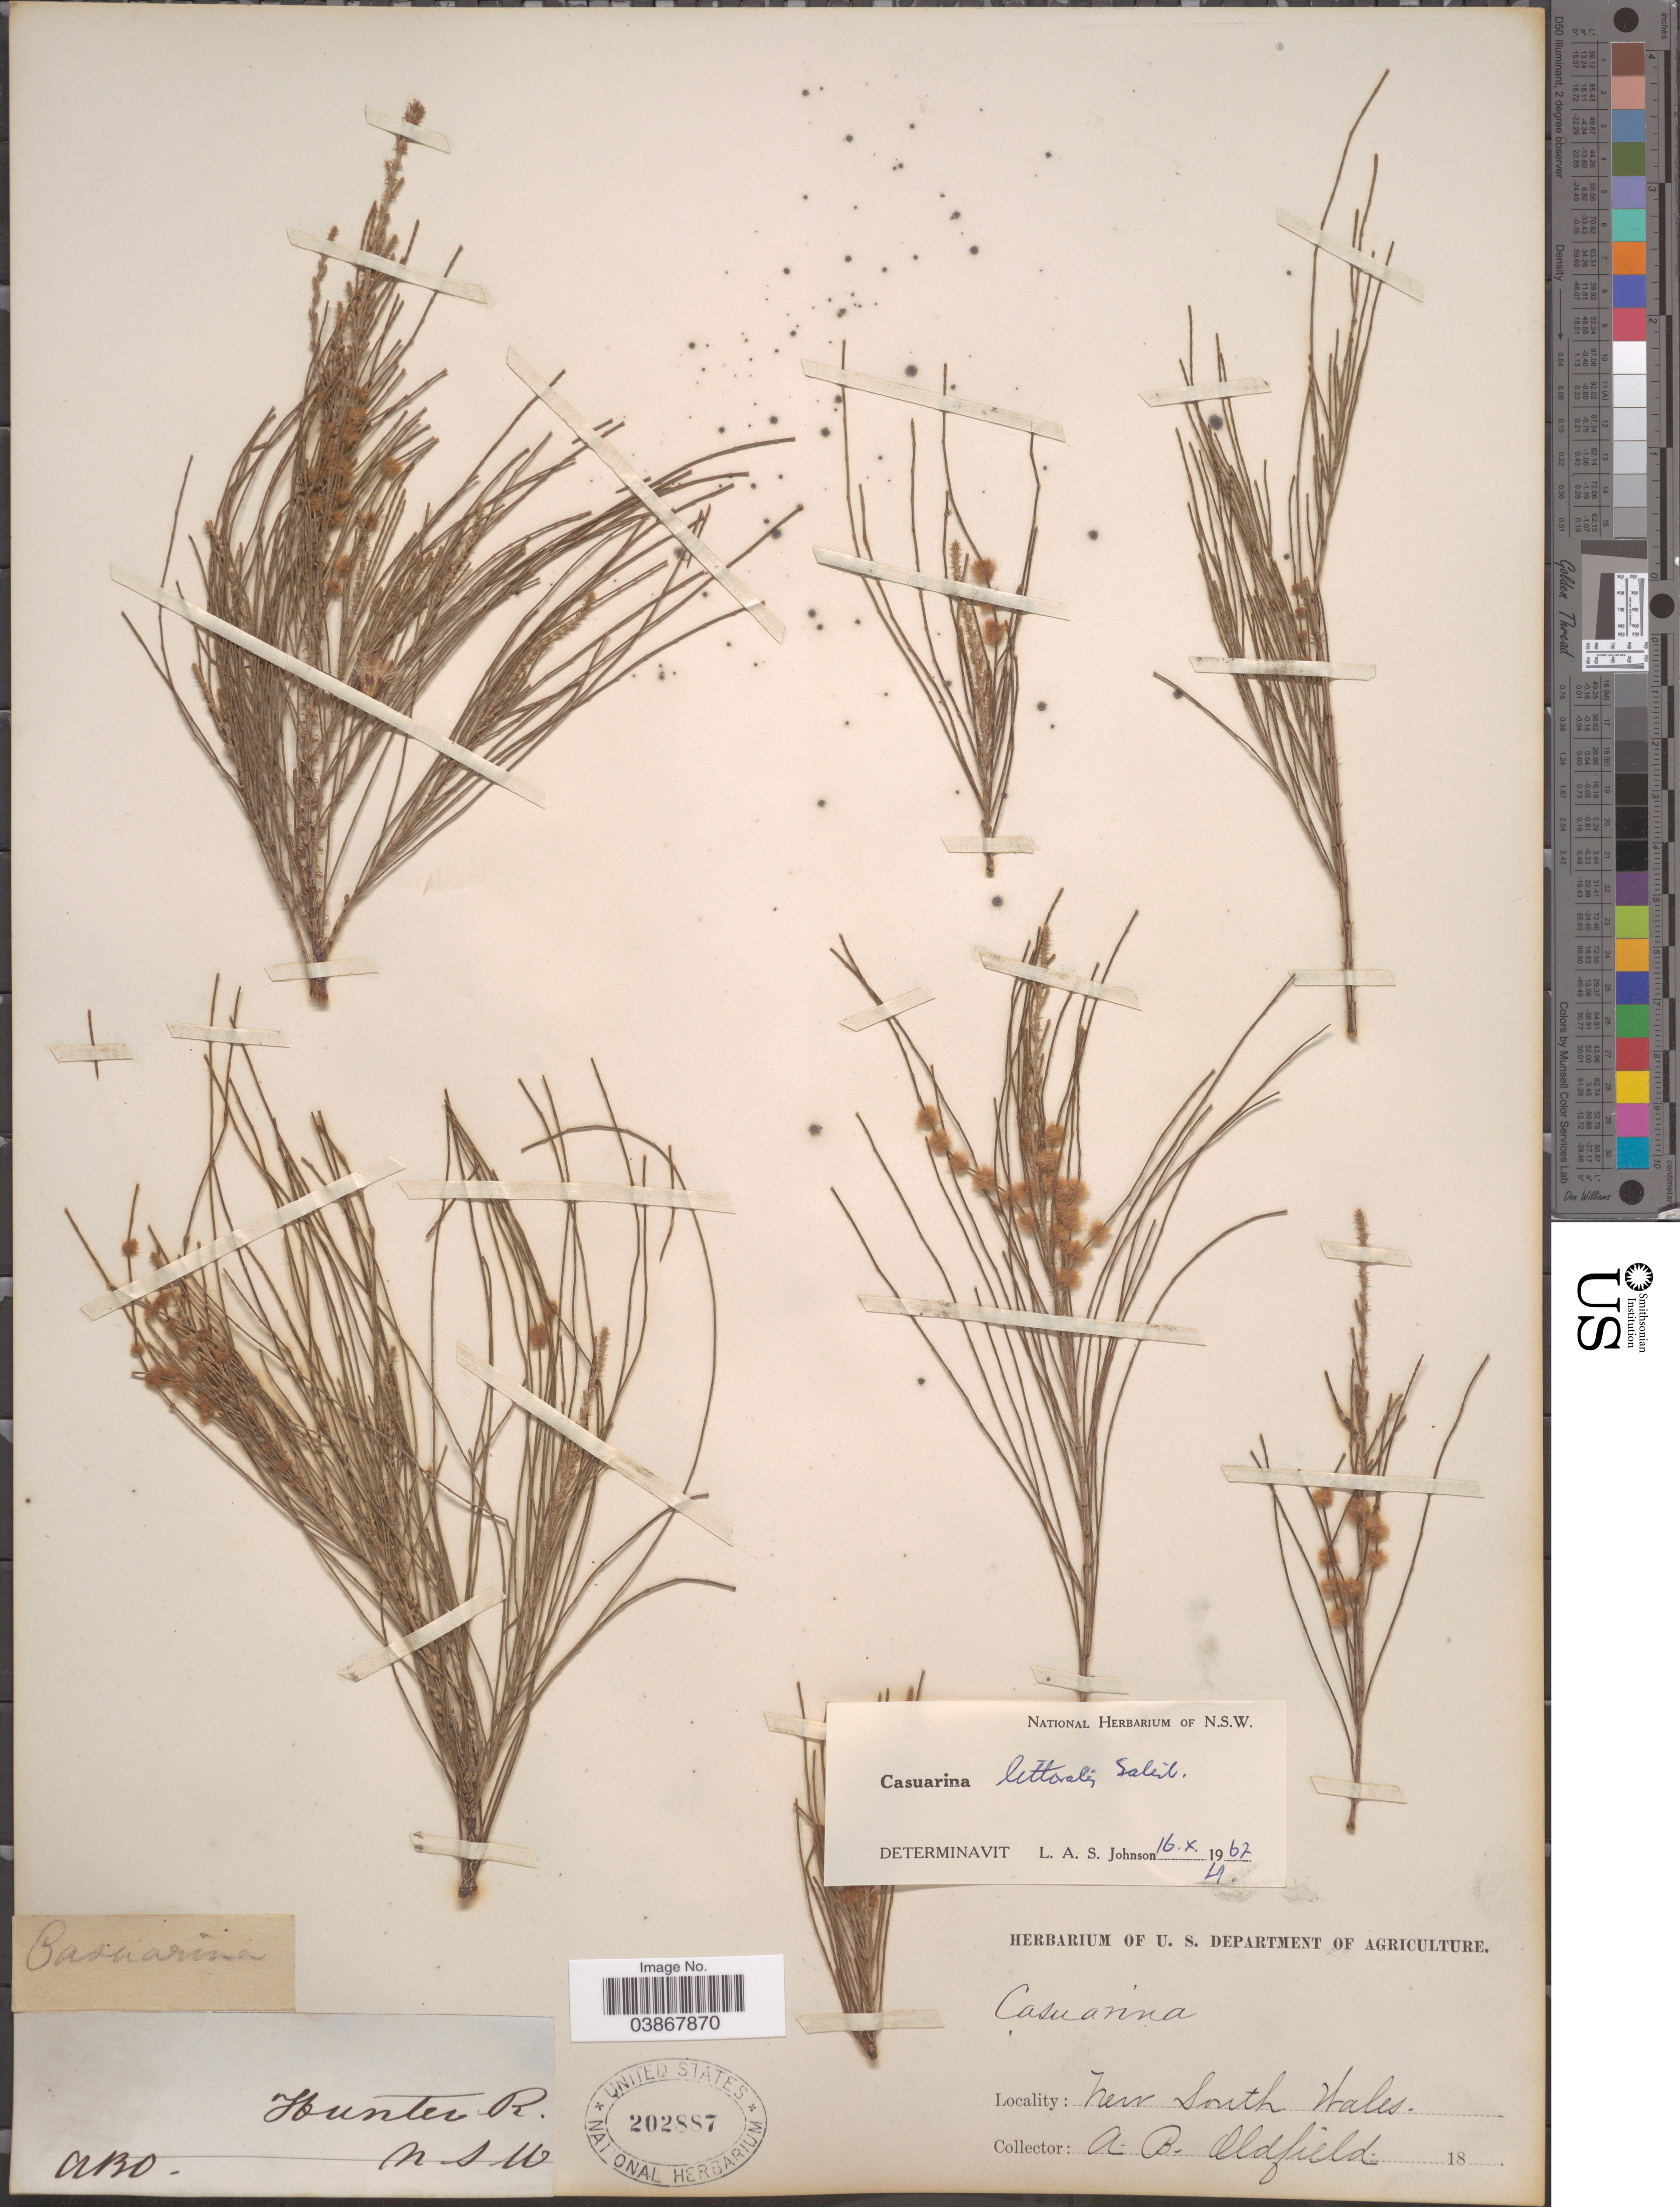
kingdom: Plantae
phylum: Tracheophyta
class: Magnoliopsida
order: Fagales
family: Casuarinaceae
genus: Casuarina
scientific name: Casuarina littoralis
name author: Salisb.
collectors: A. Oldfield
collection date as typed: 18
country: Australia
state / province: New South Wales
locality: Hunter R.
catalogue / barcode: US 202887